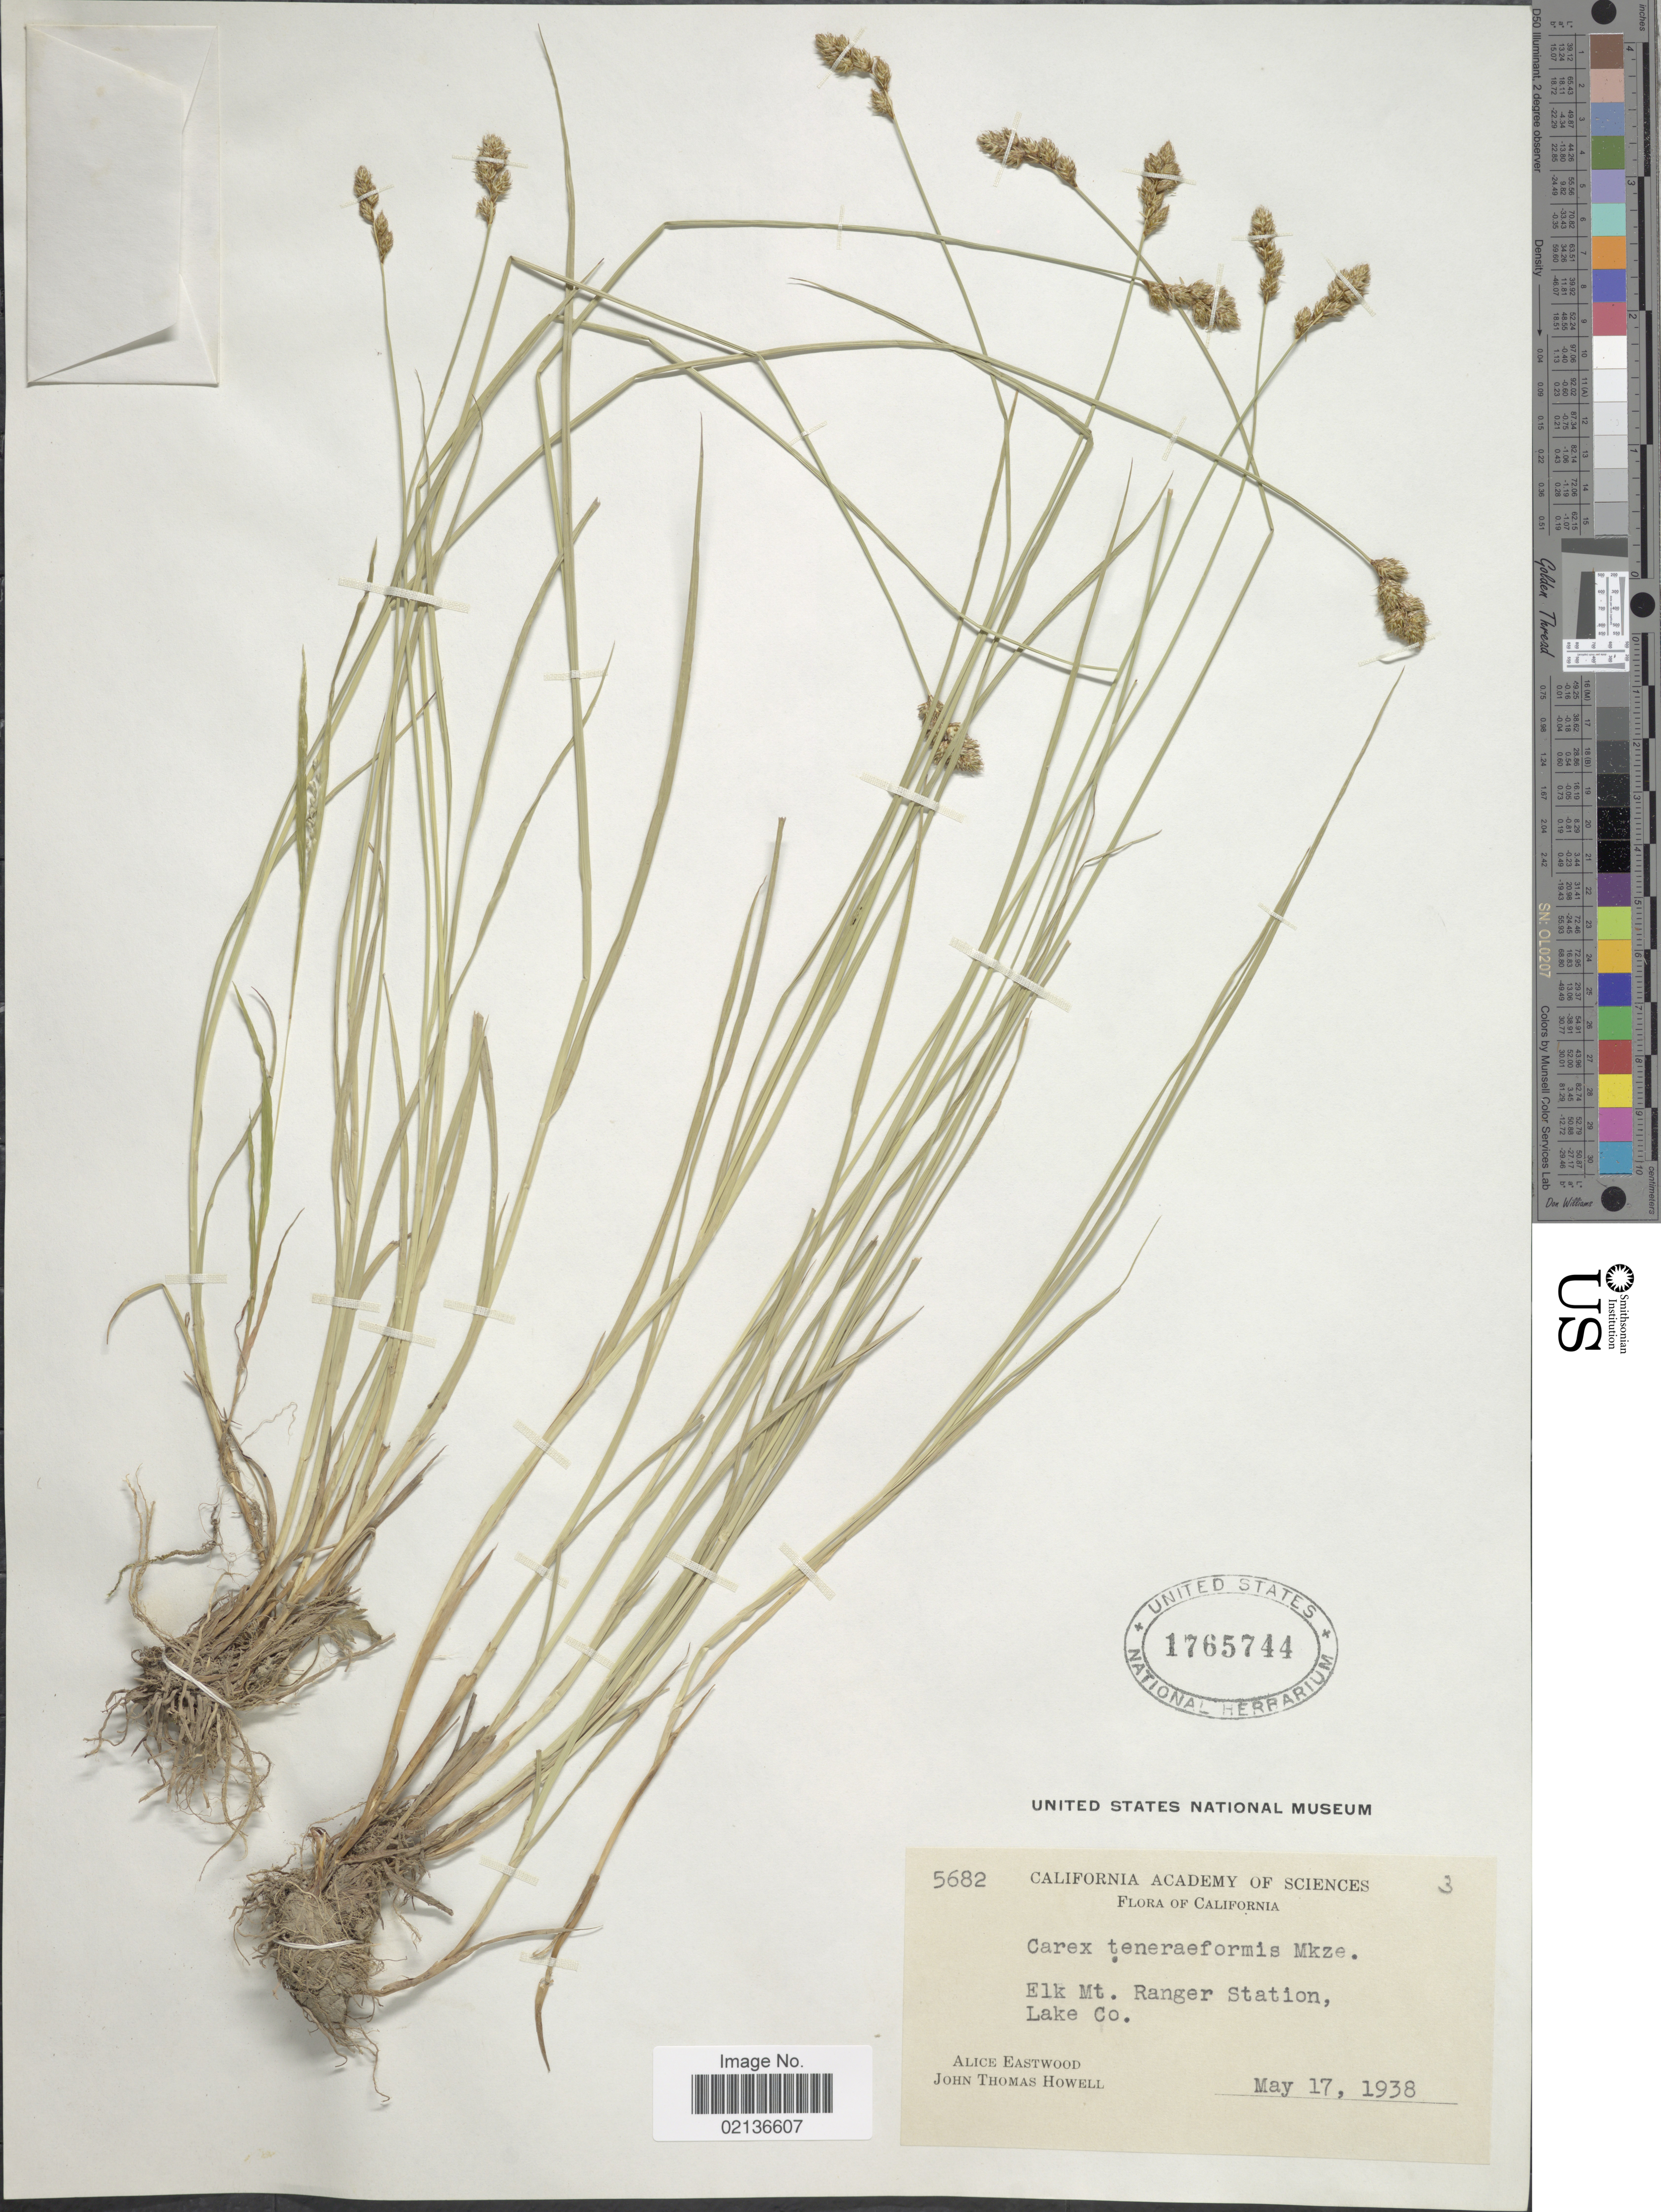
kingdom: Plantae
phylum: Tracheophyta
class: Liliopsida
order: Poales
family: Cyperaceae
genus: Carex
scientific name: Carex subfusca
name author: W. Boott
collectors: A. Eastwood & J. T. Howell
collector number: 5682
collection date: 1938-05-17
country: United States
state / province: California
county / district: Lake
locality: Elk Mt. Ranger Station, Lake Co.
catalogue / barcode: US 1765744